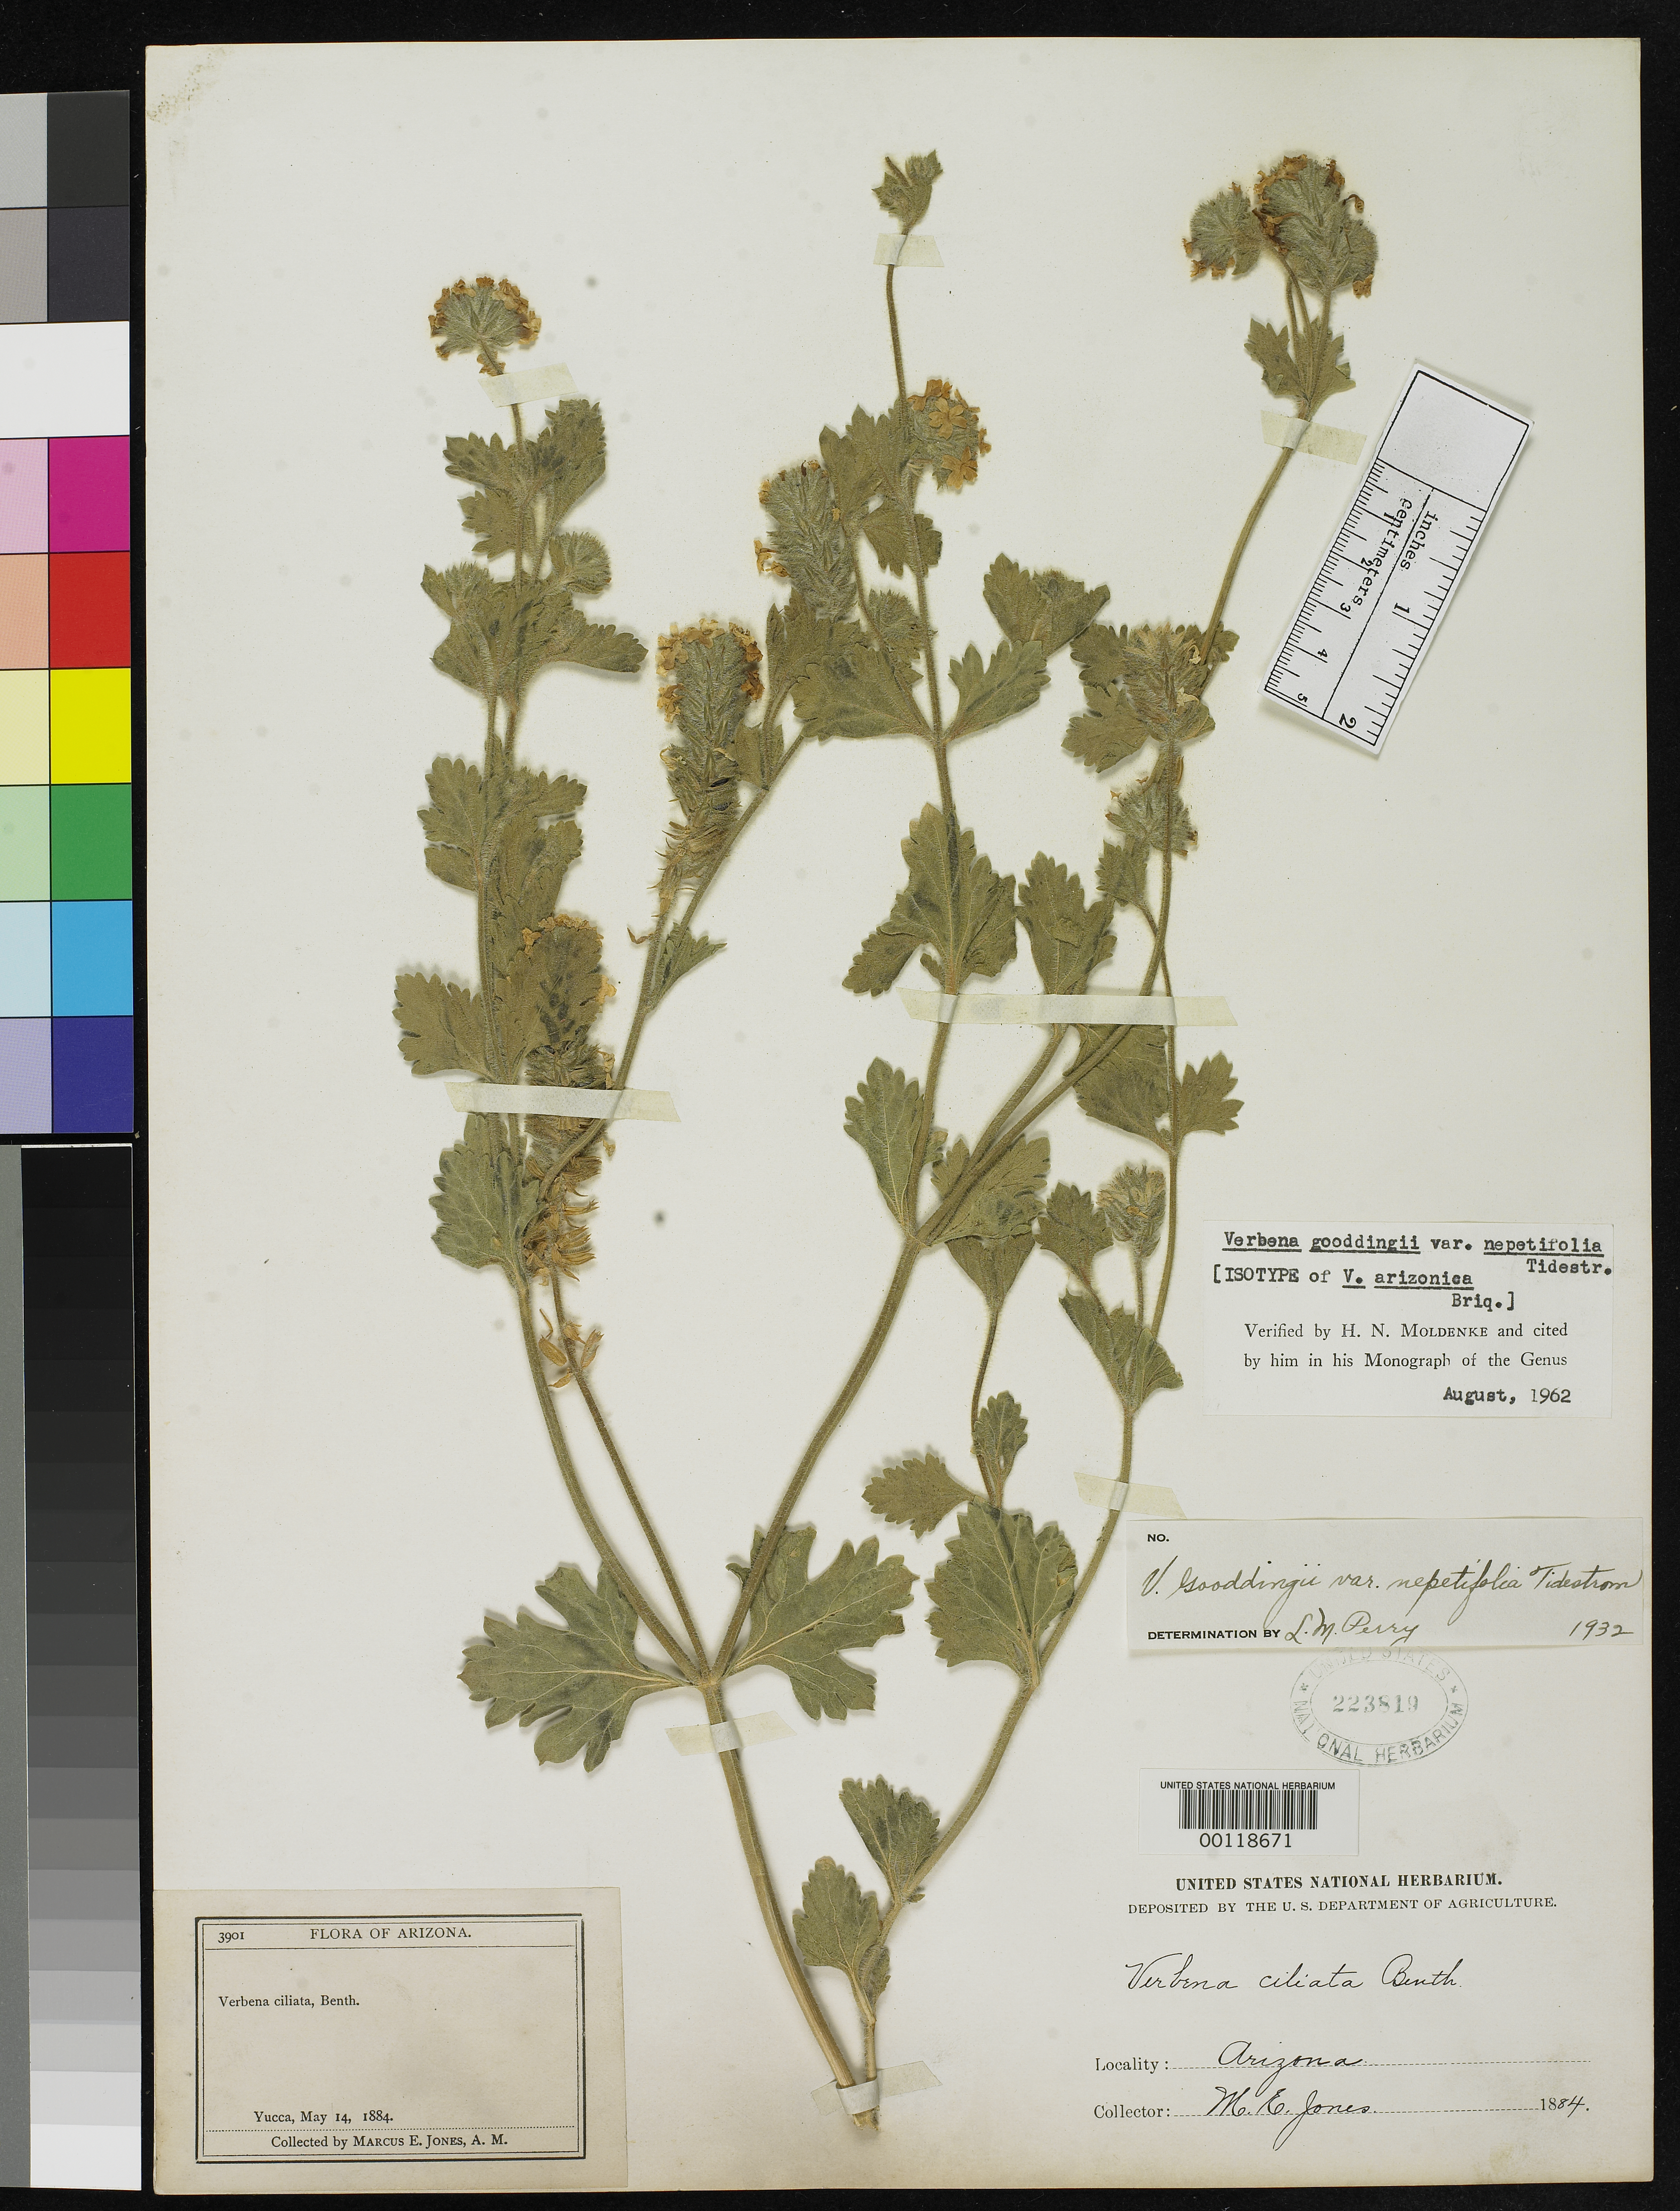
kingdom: Plantae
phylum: Tracheophyta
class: Magnoliopsida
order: Lamiales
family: Verbenaceae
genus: Verbena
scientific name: Verbena arizonica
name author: Briq.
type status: Isotype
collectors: M. E. Jones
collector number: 3901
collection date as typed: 14 May 1884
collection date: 1884-05-14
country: United States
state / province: Arizona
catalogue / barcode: US 223819